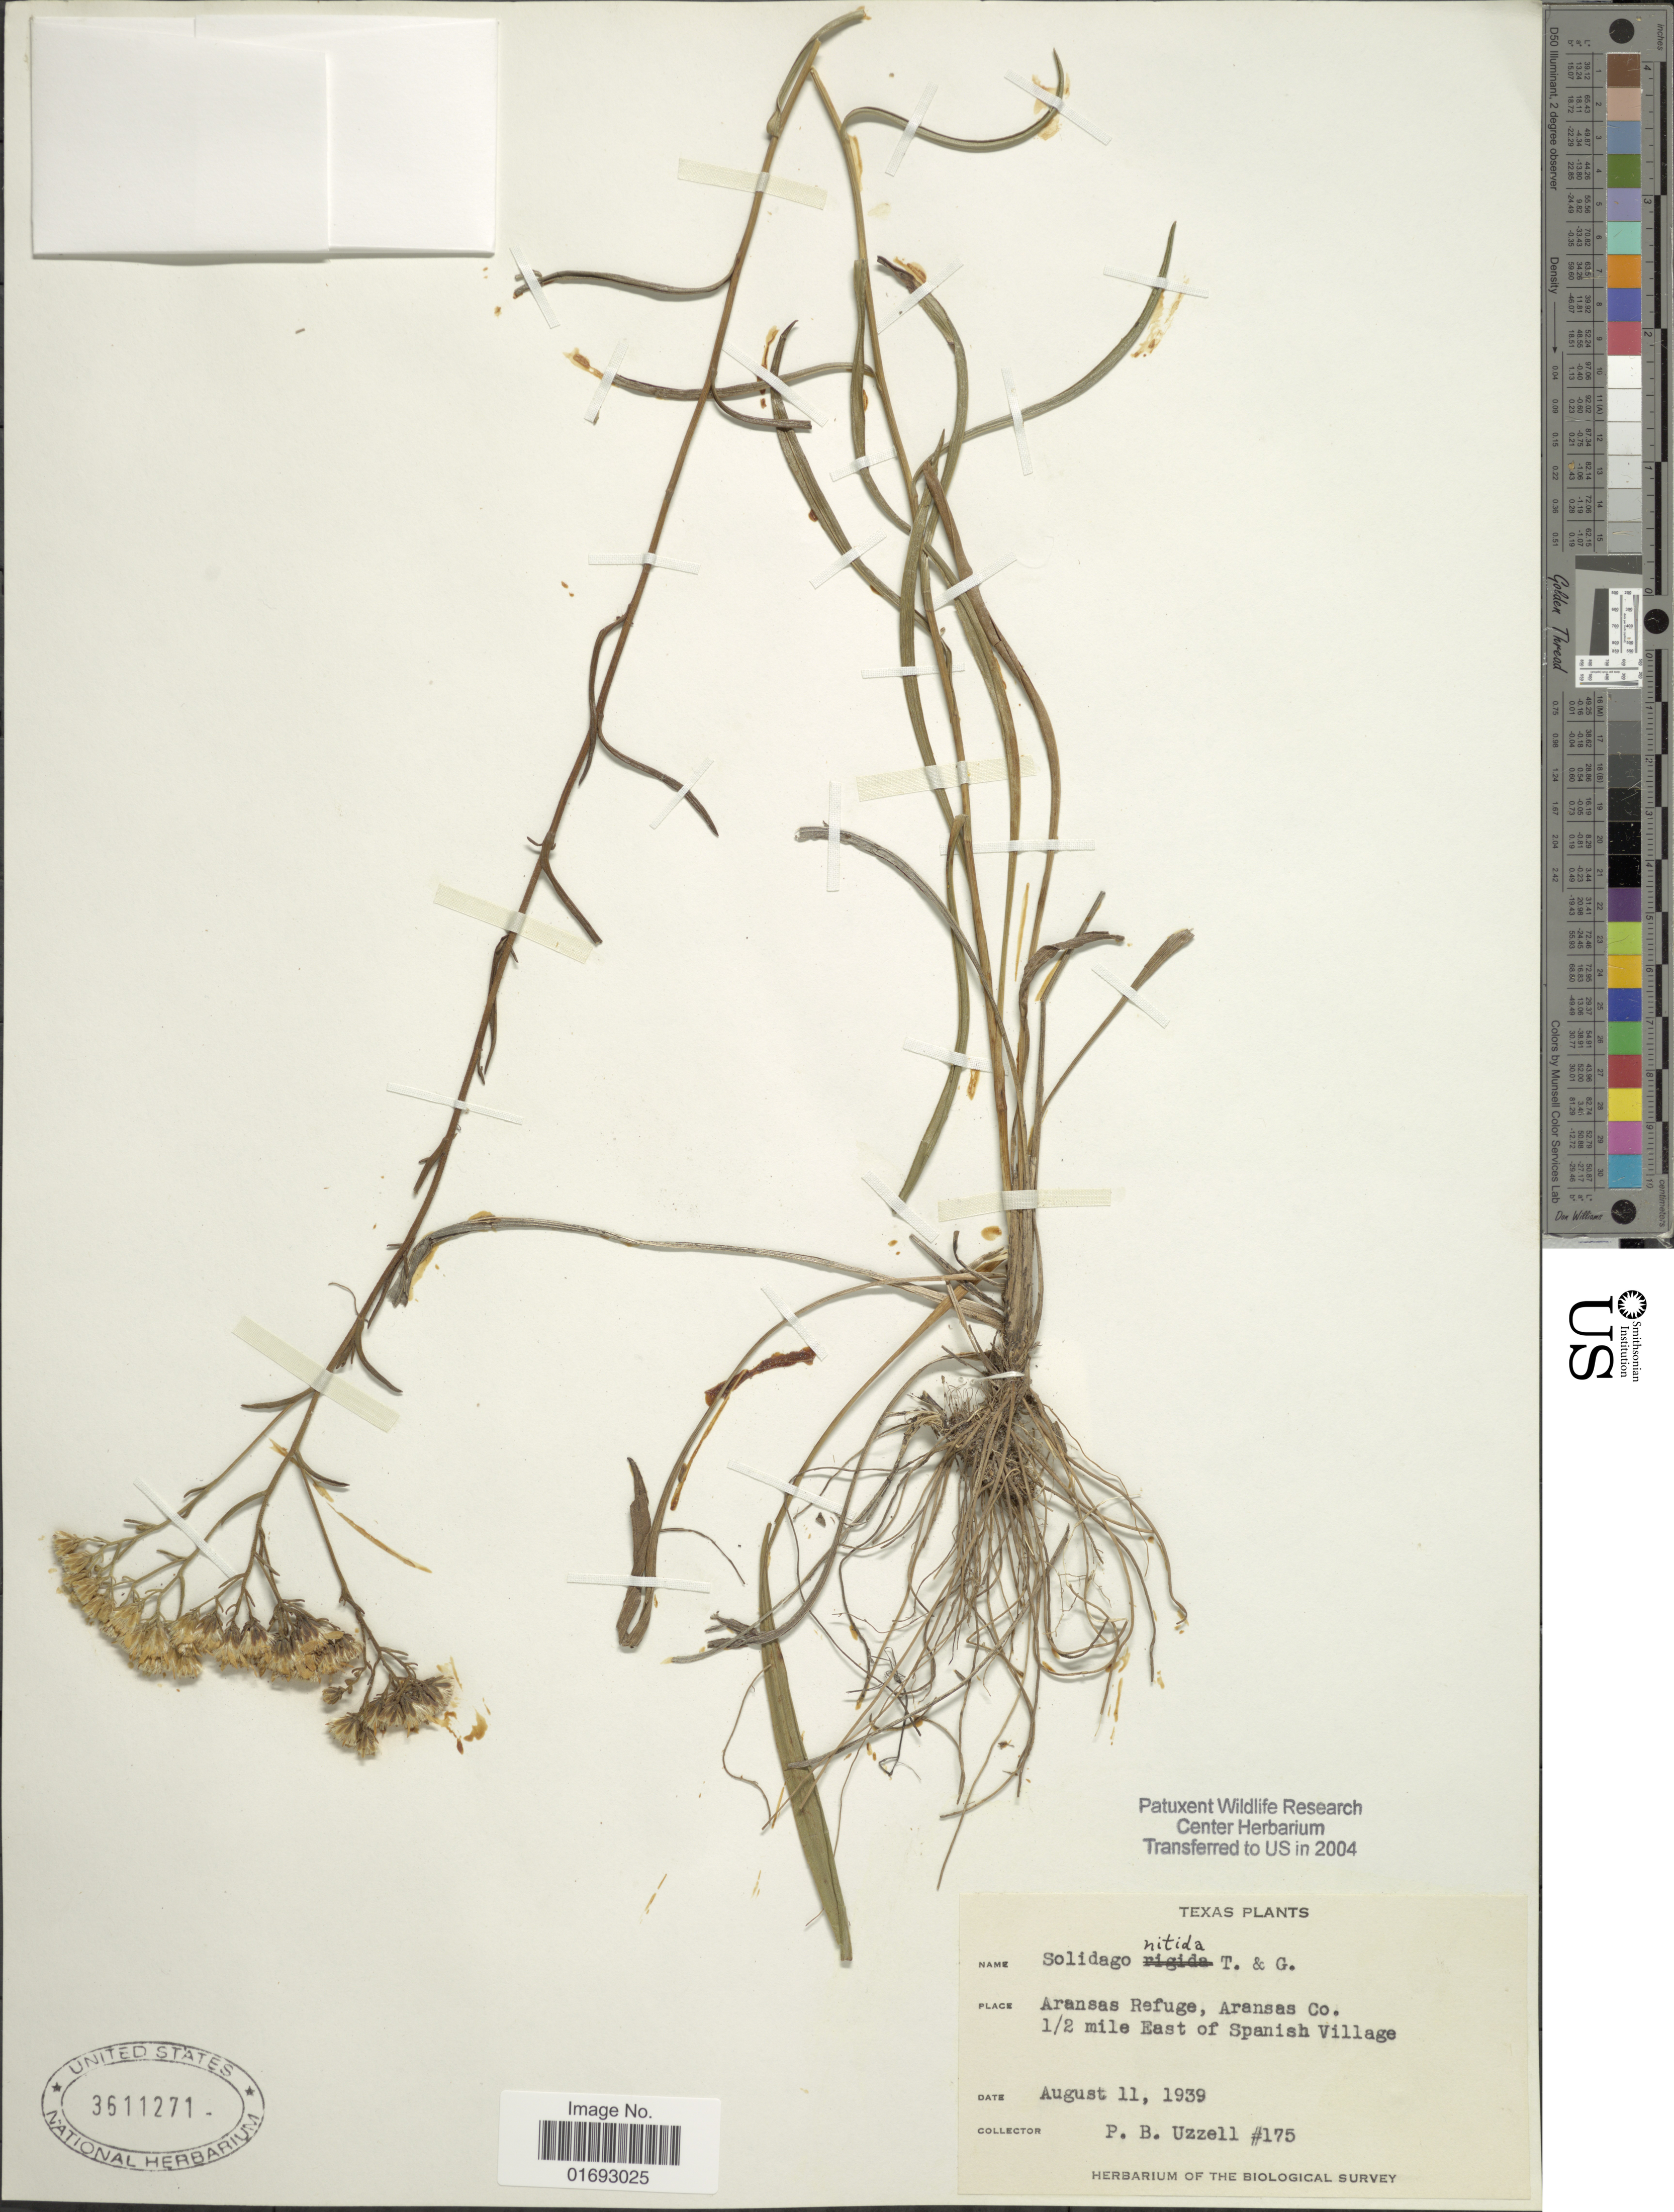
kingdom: Plantae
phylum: Tracheophyta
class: Magnoliopsida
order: Asterales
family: Asteraceae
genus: Oligoneuron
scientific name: Oligoneuron nitidum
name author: (Torr. & A. Gray) Small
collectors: P. Uzzell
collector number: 175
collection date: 1939-08-11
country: United States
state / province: Texas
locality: Aranas Refuge, Aransas Co., 1/2 mile East of Spanish Village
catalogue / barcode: US 3611271